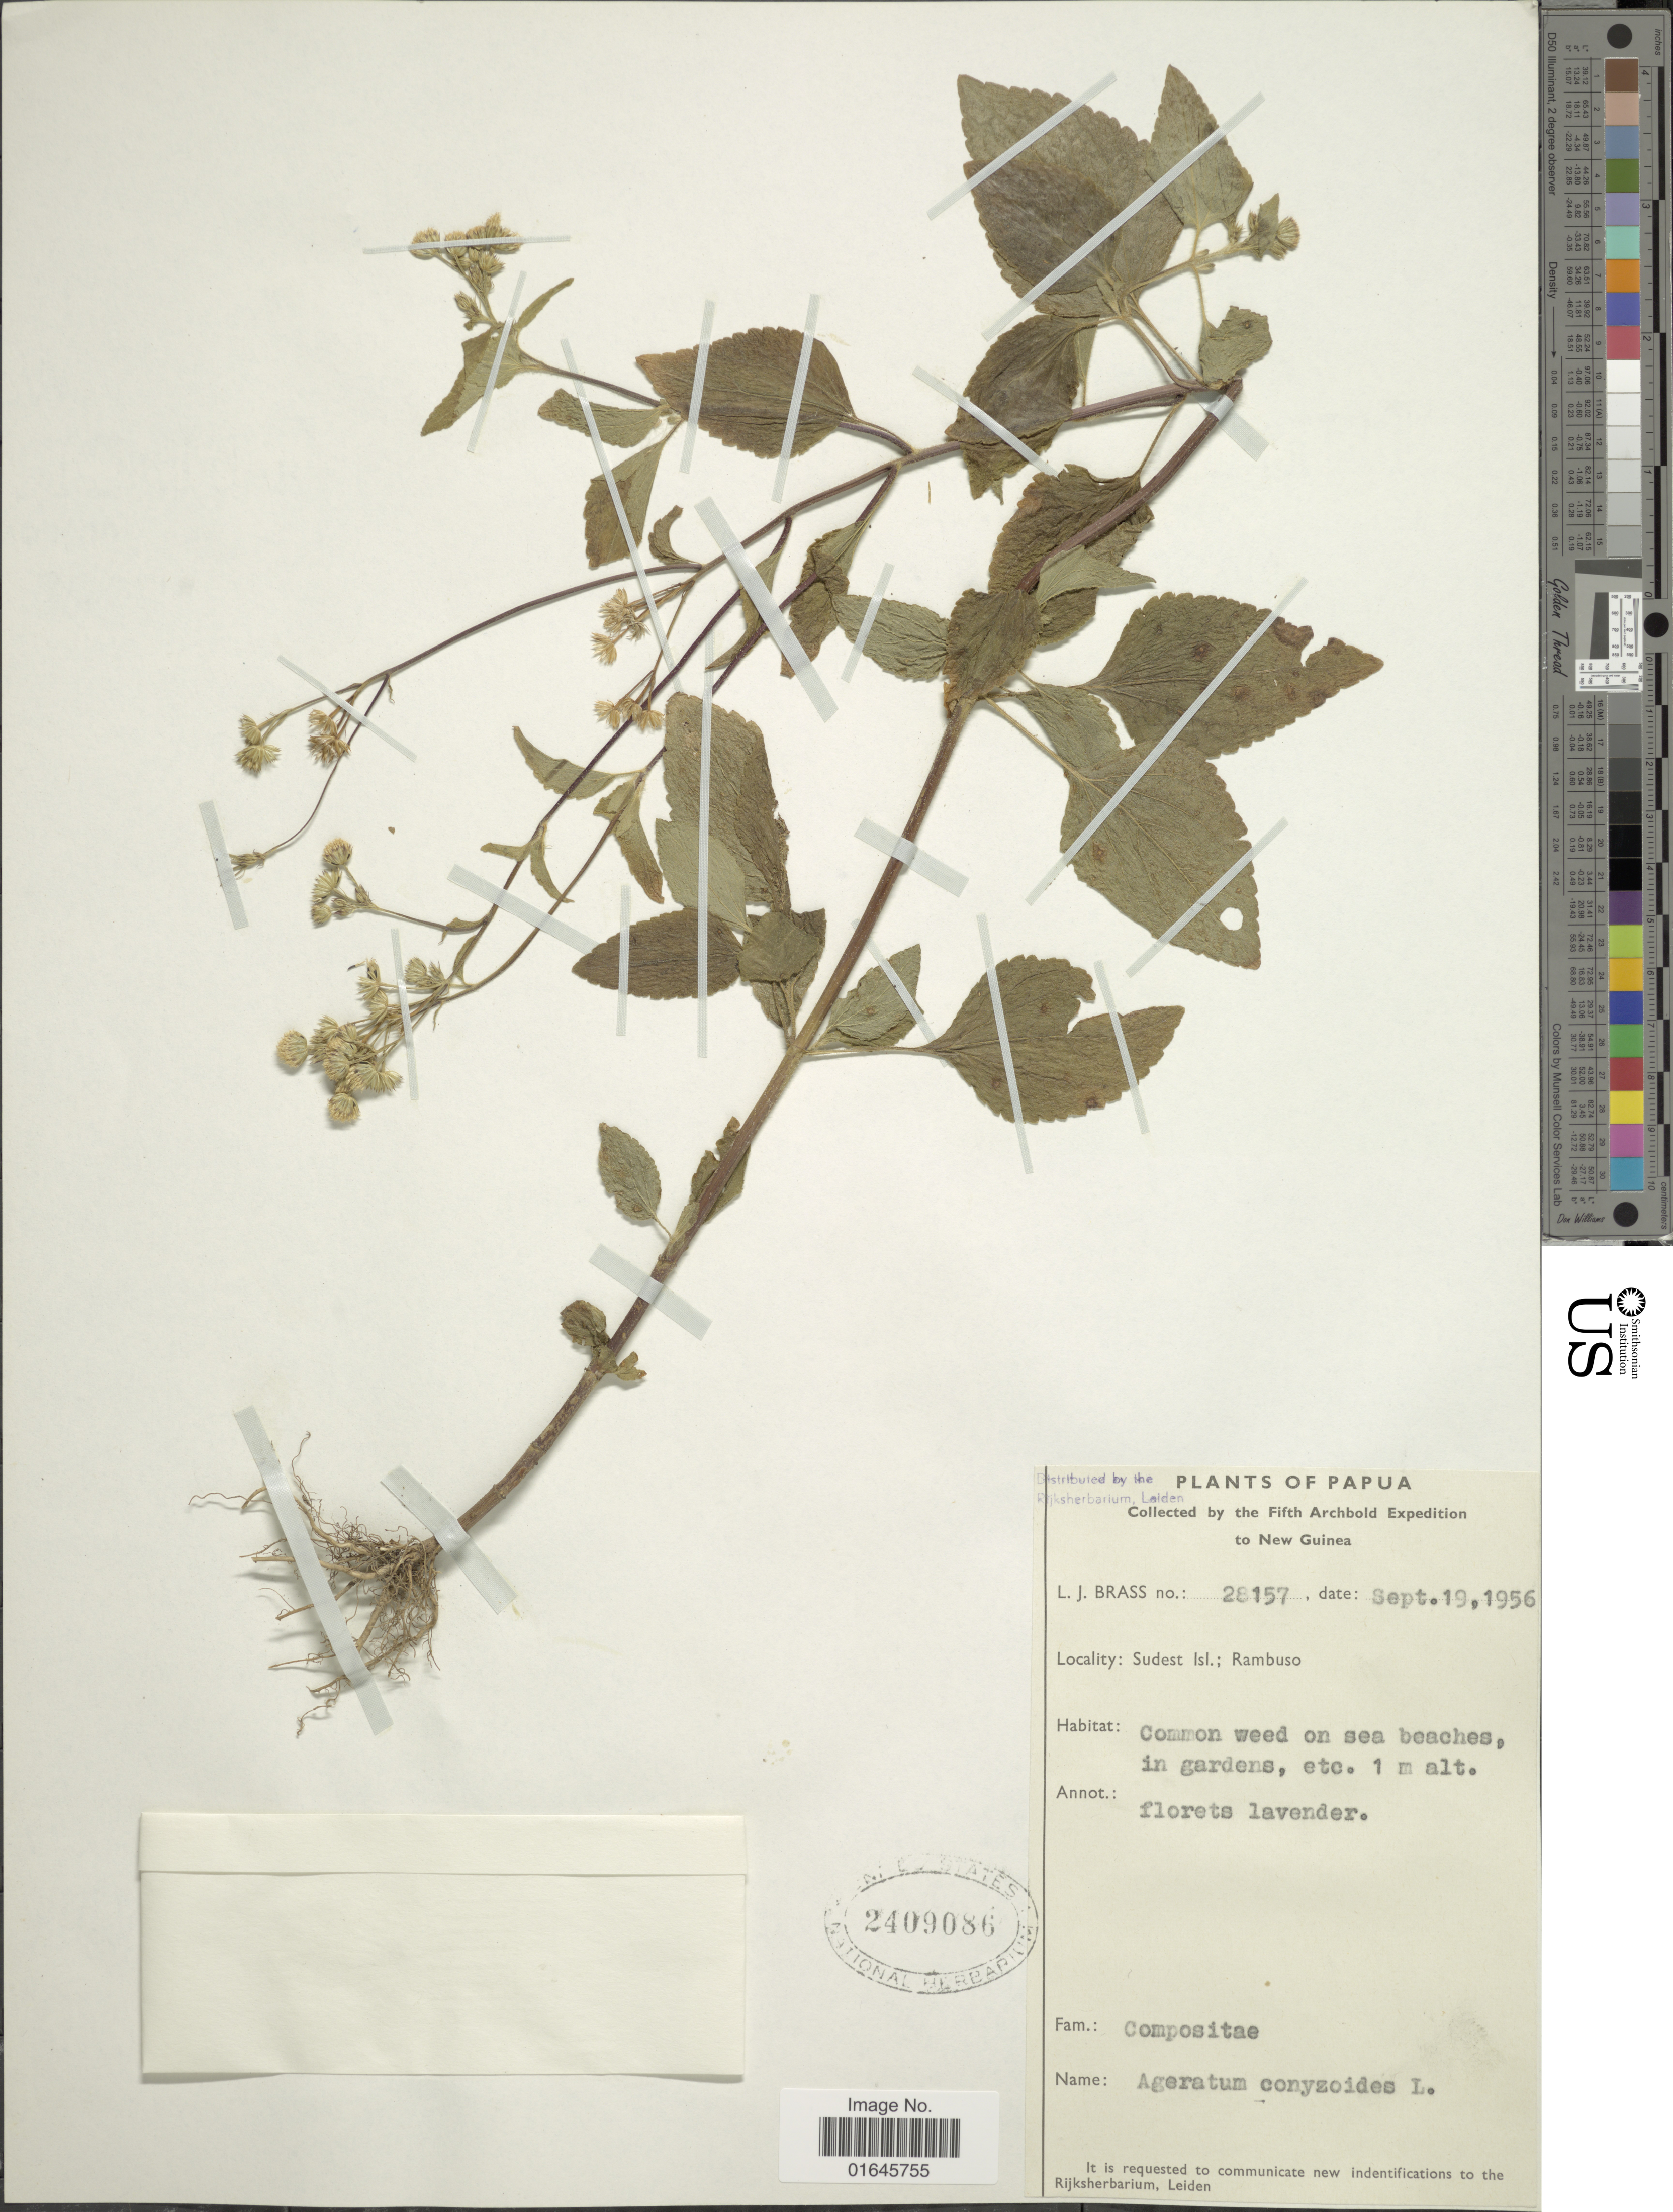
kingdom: Plantae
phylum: Tracheophyta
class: Magnoliopsida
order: Asterales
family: Asteraceae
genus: Ageratum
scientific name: Ageratum conyzoides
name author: L.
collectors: L. J. Brass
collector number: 28157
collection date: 1956-09-19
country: Papua New Guinea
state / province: Milne Bay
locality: Papue, New Guinea, Sudest Isl. Rambuso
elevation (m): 1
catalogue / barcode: US 2409086